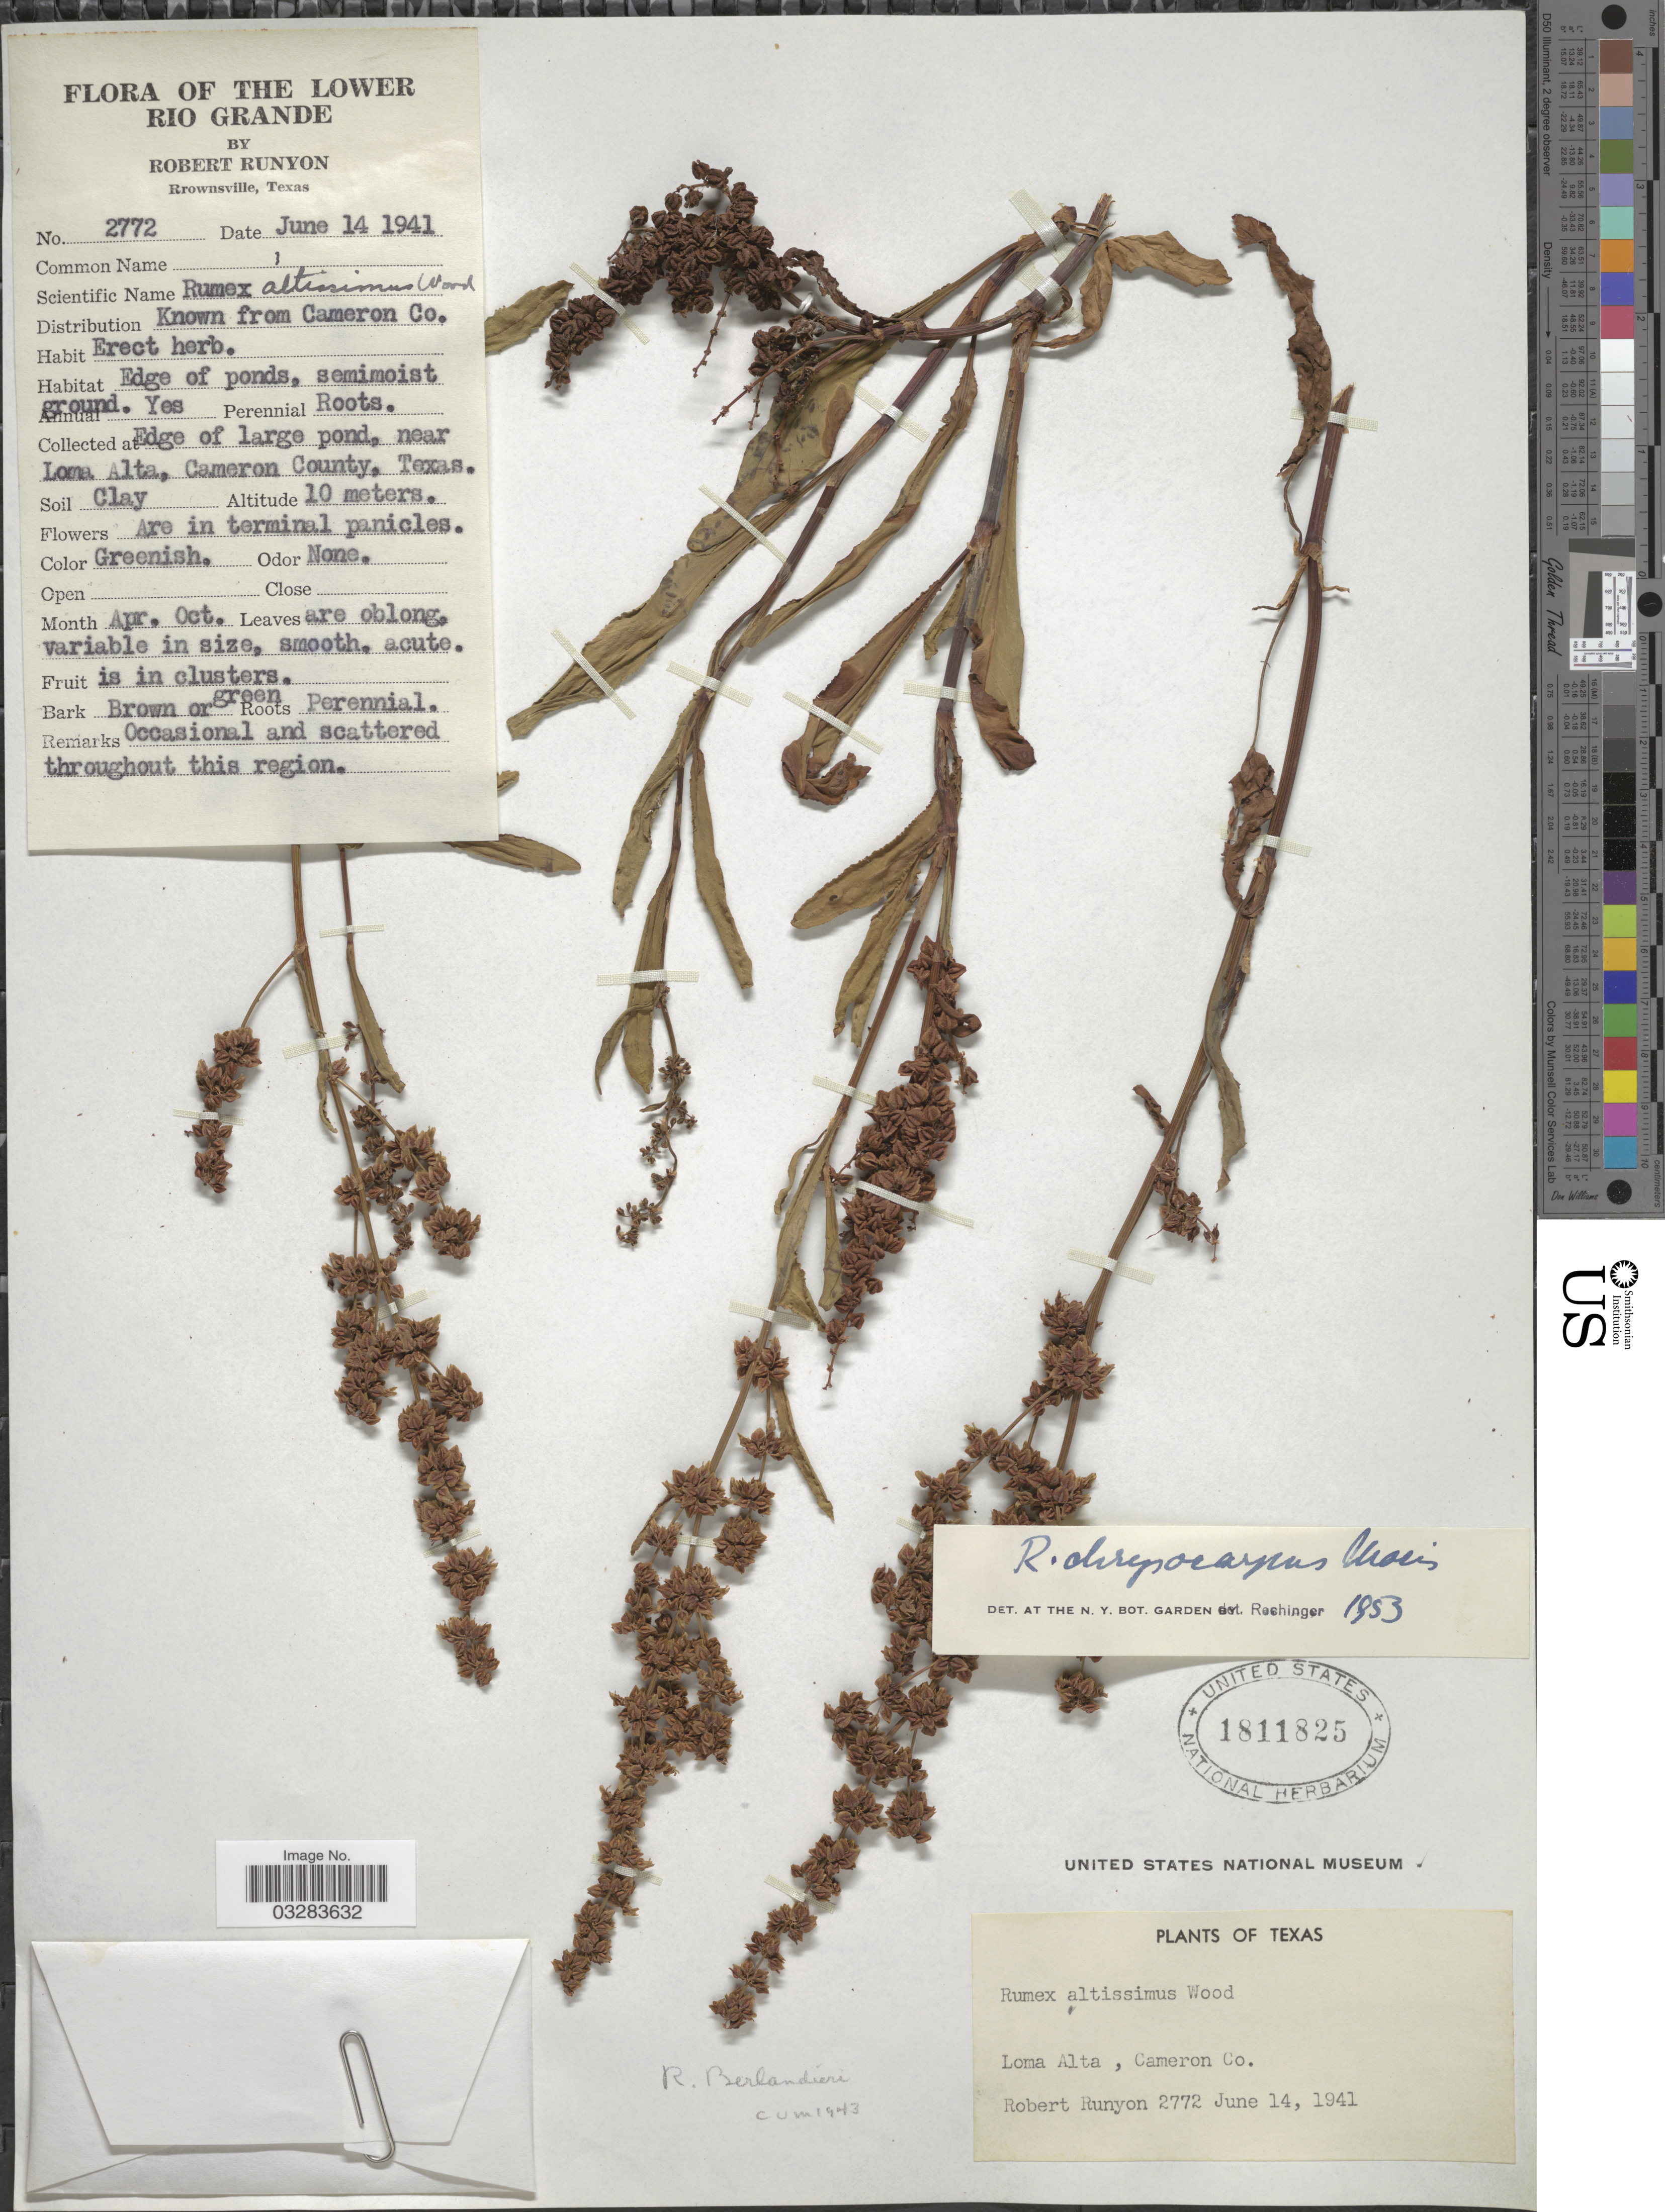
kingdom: Plantae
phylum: Tracheophyta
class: Magnoliopsida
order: Caryophyllales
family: Polygonaceae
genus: Rumex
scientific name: Rumex chrysocarpus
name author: Moris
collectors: R. Runyon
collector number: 2772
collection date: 1941-06-14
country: United States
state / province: Texas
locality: Near Loma Alta, Cameron Co.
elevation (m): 10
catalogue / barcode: US 1811825